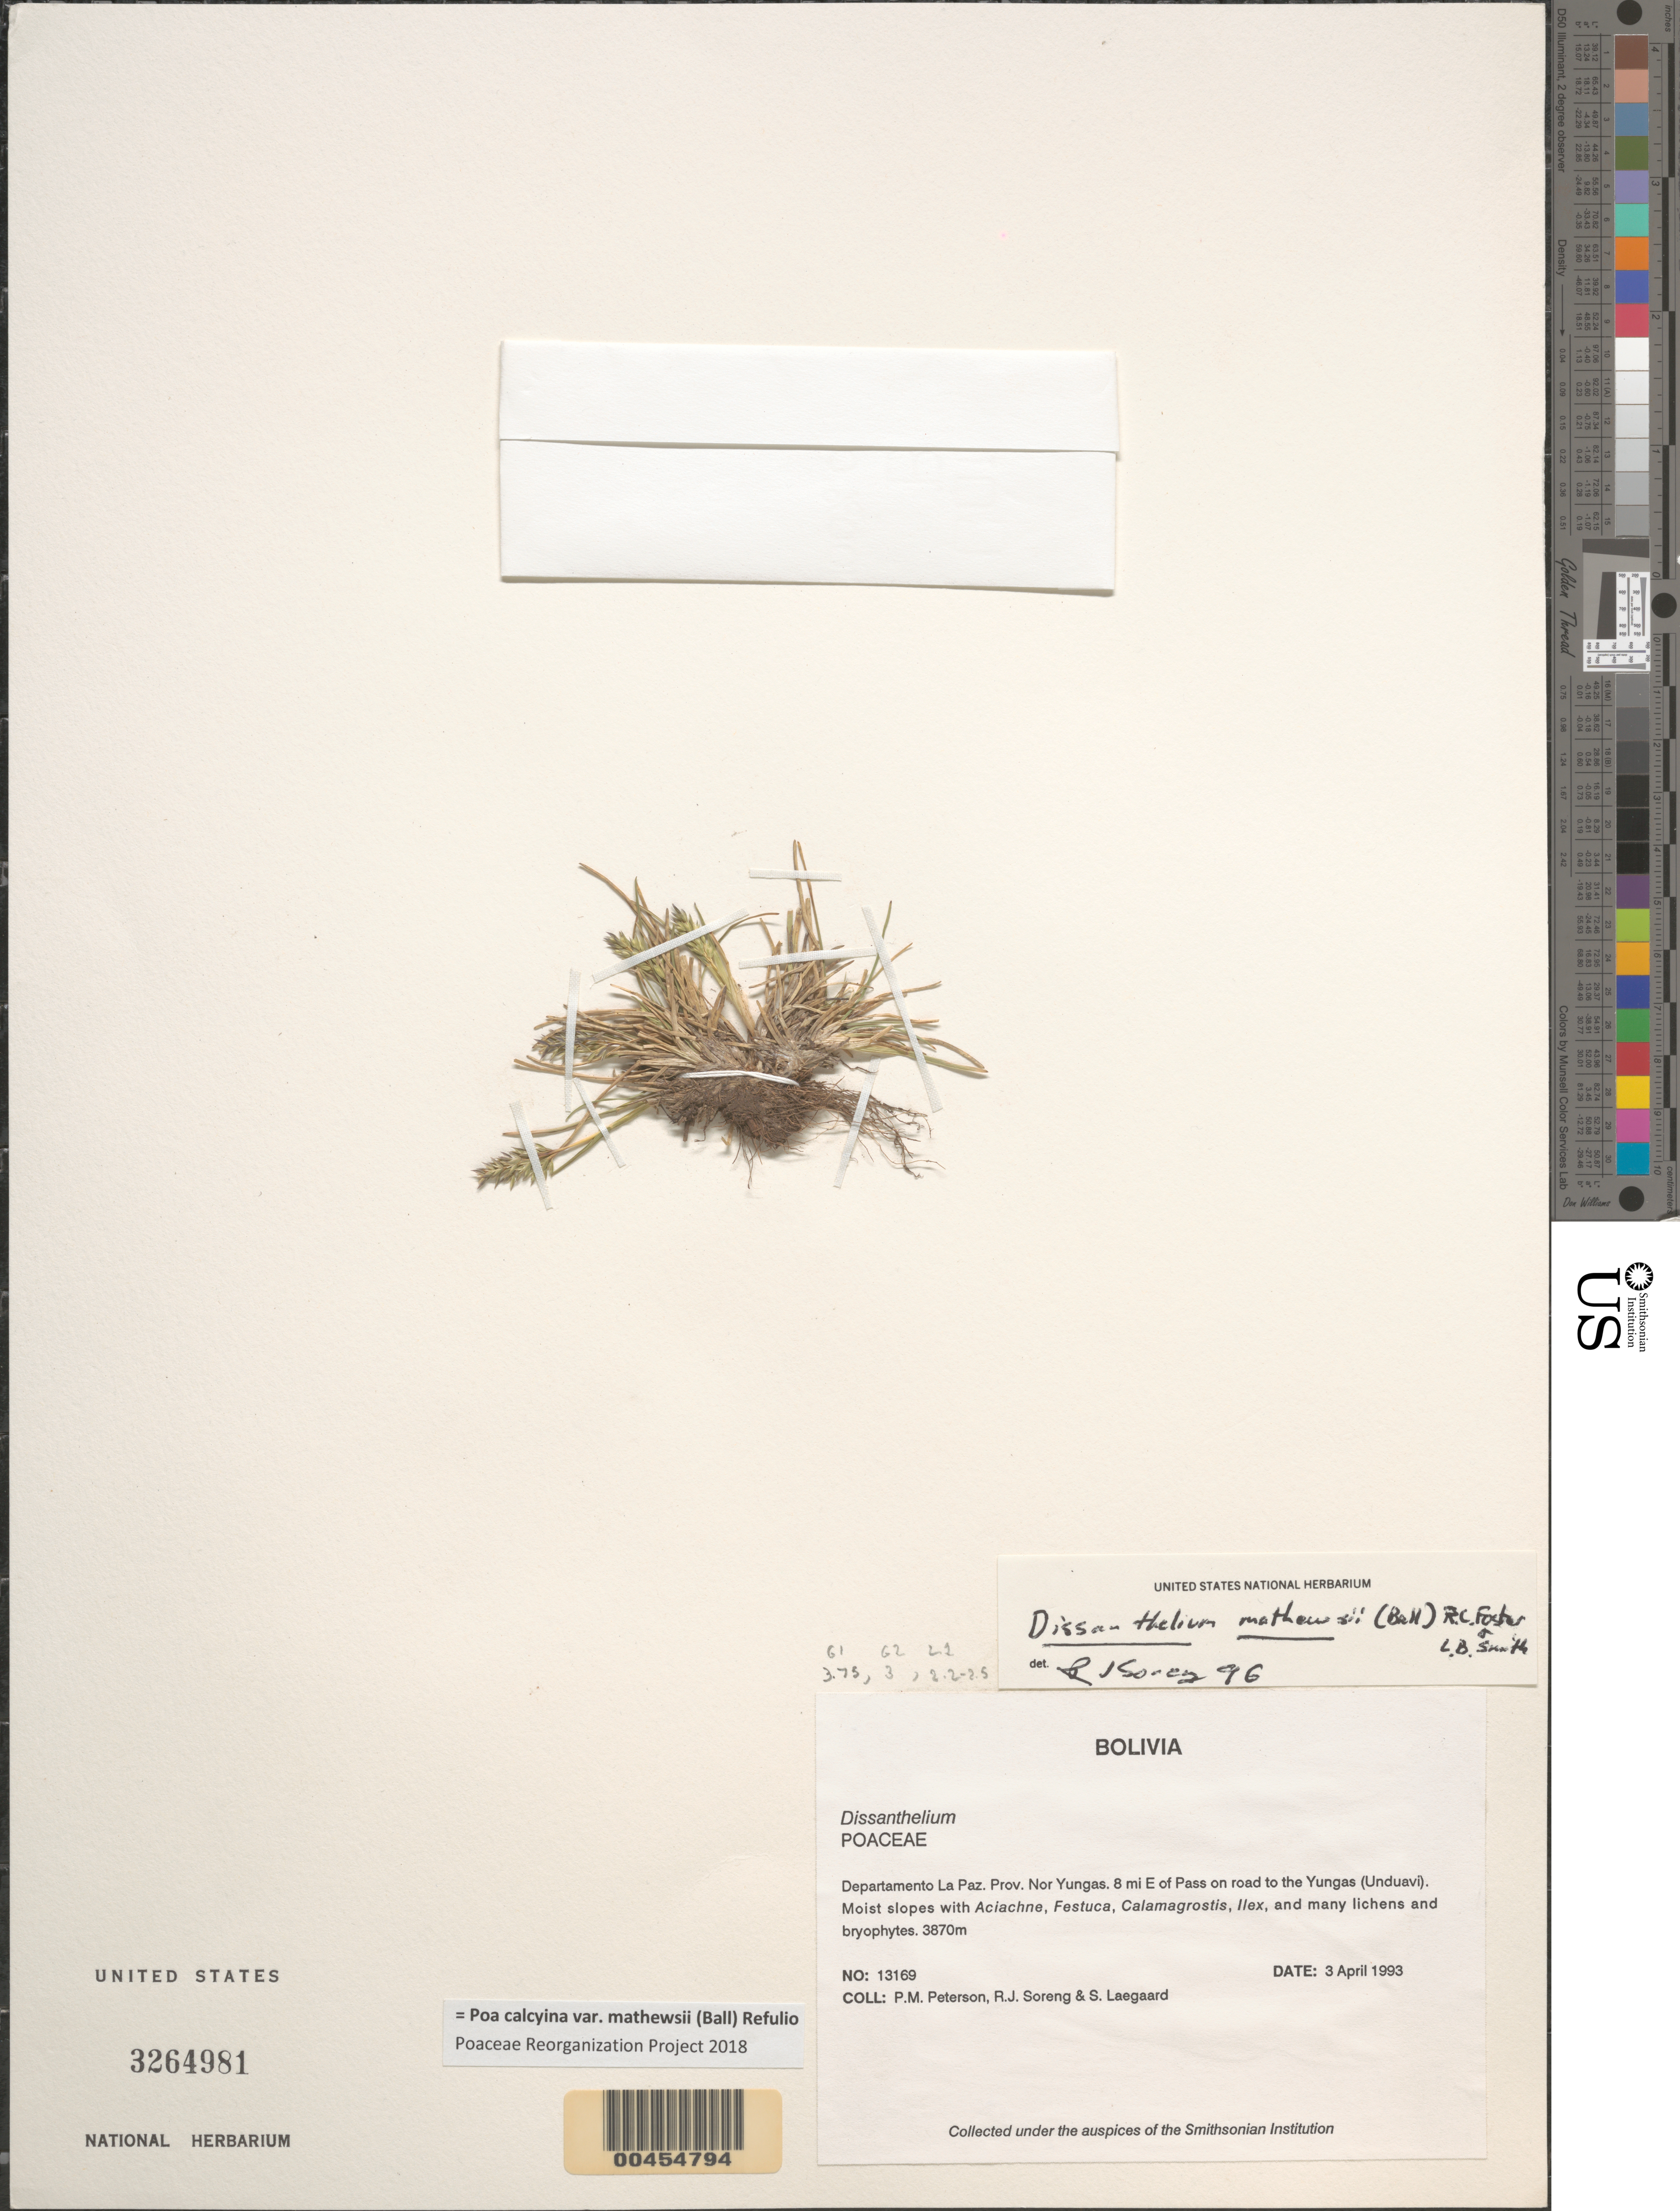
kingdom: Plantae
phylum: Tracheophyta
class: Liliopsida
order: Poales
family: Poaceae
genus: Poa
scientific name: Poa calycina var. mathewsii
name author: (Ball) Refulio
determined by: Poaceae Reorganization Project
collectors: P. M. Peterson, R. J. Soreng & S. Lægaard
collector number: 13169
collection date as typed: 03 Apr 1993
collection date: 1993-04-03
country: Bolivia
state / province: La Paz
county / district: Nor Yungas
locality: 8 mi E of Pass on road to the Yungas (Unduavi).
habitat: Moist slopes with Aciachne, Festuca, Calamagrostis, Ilex, and many lichens and bryophytes.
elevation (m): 3870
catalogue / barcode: US 3264981